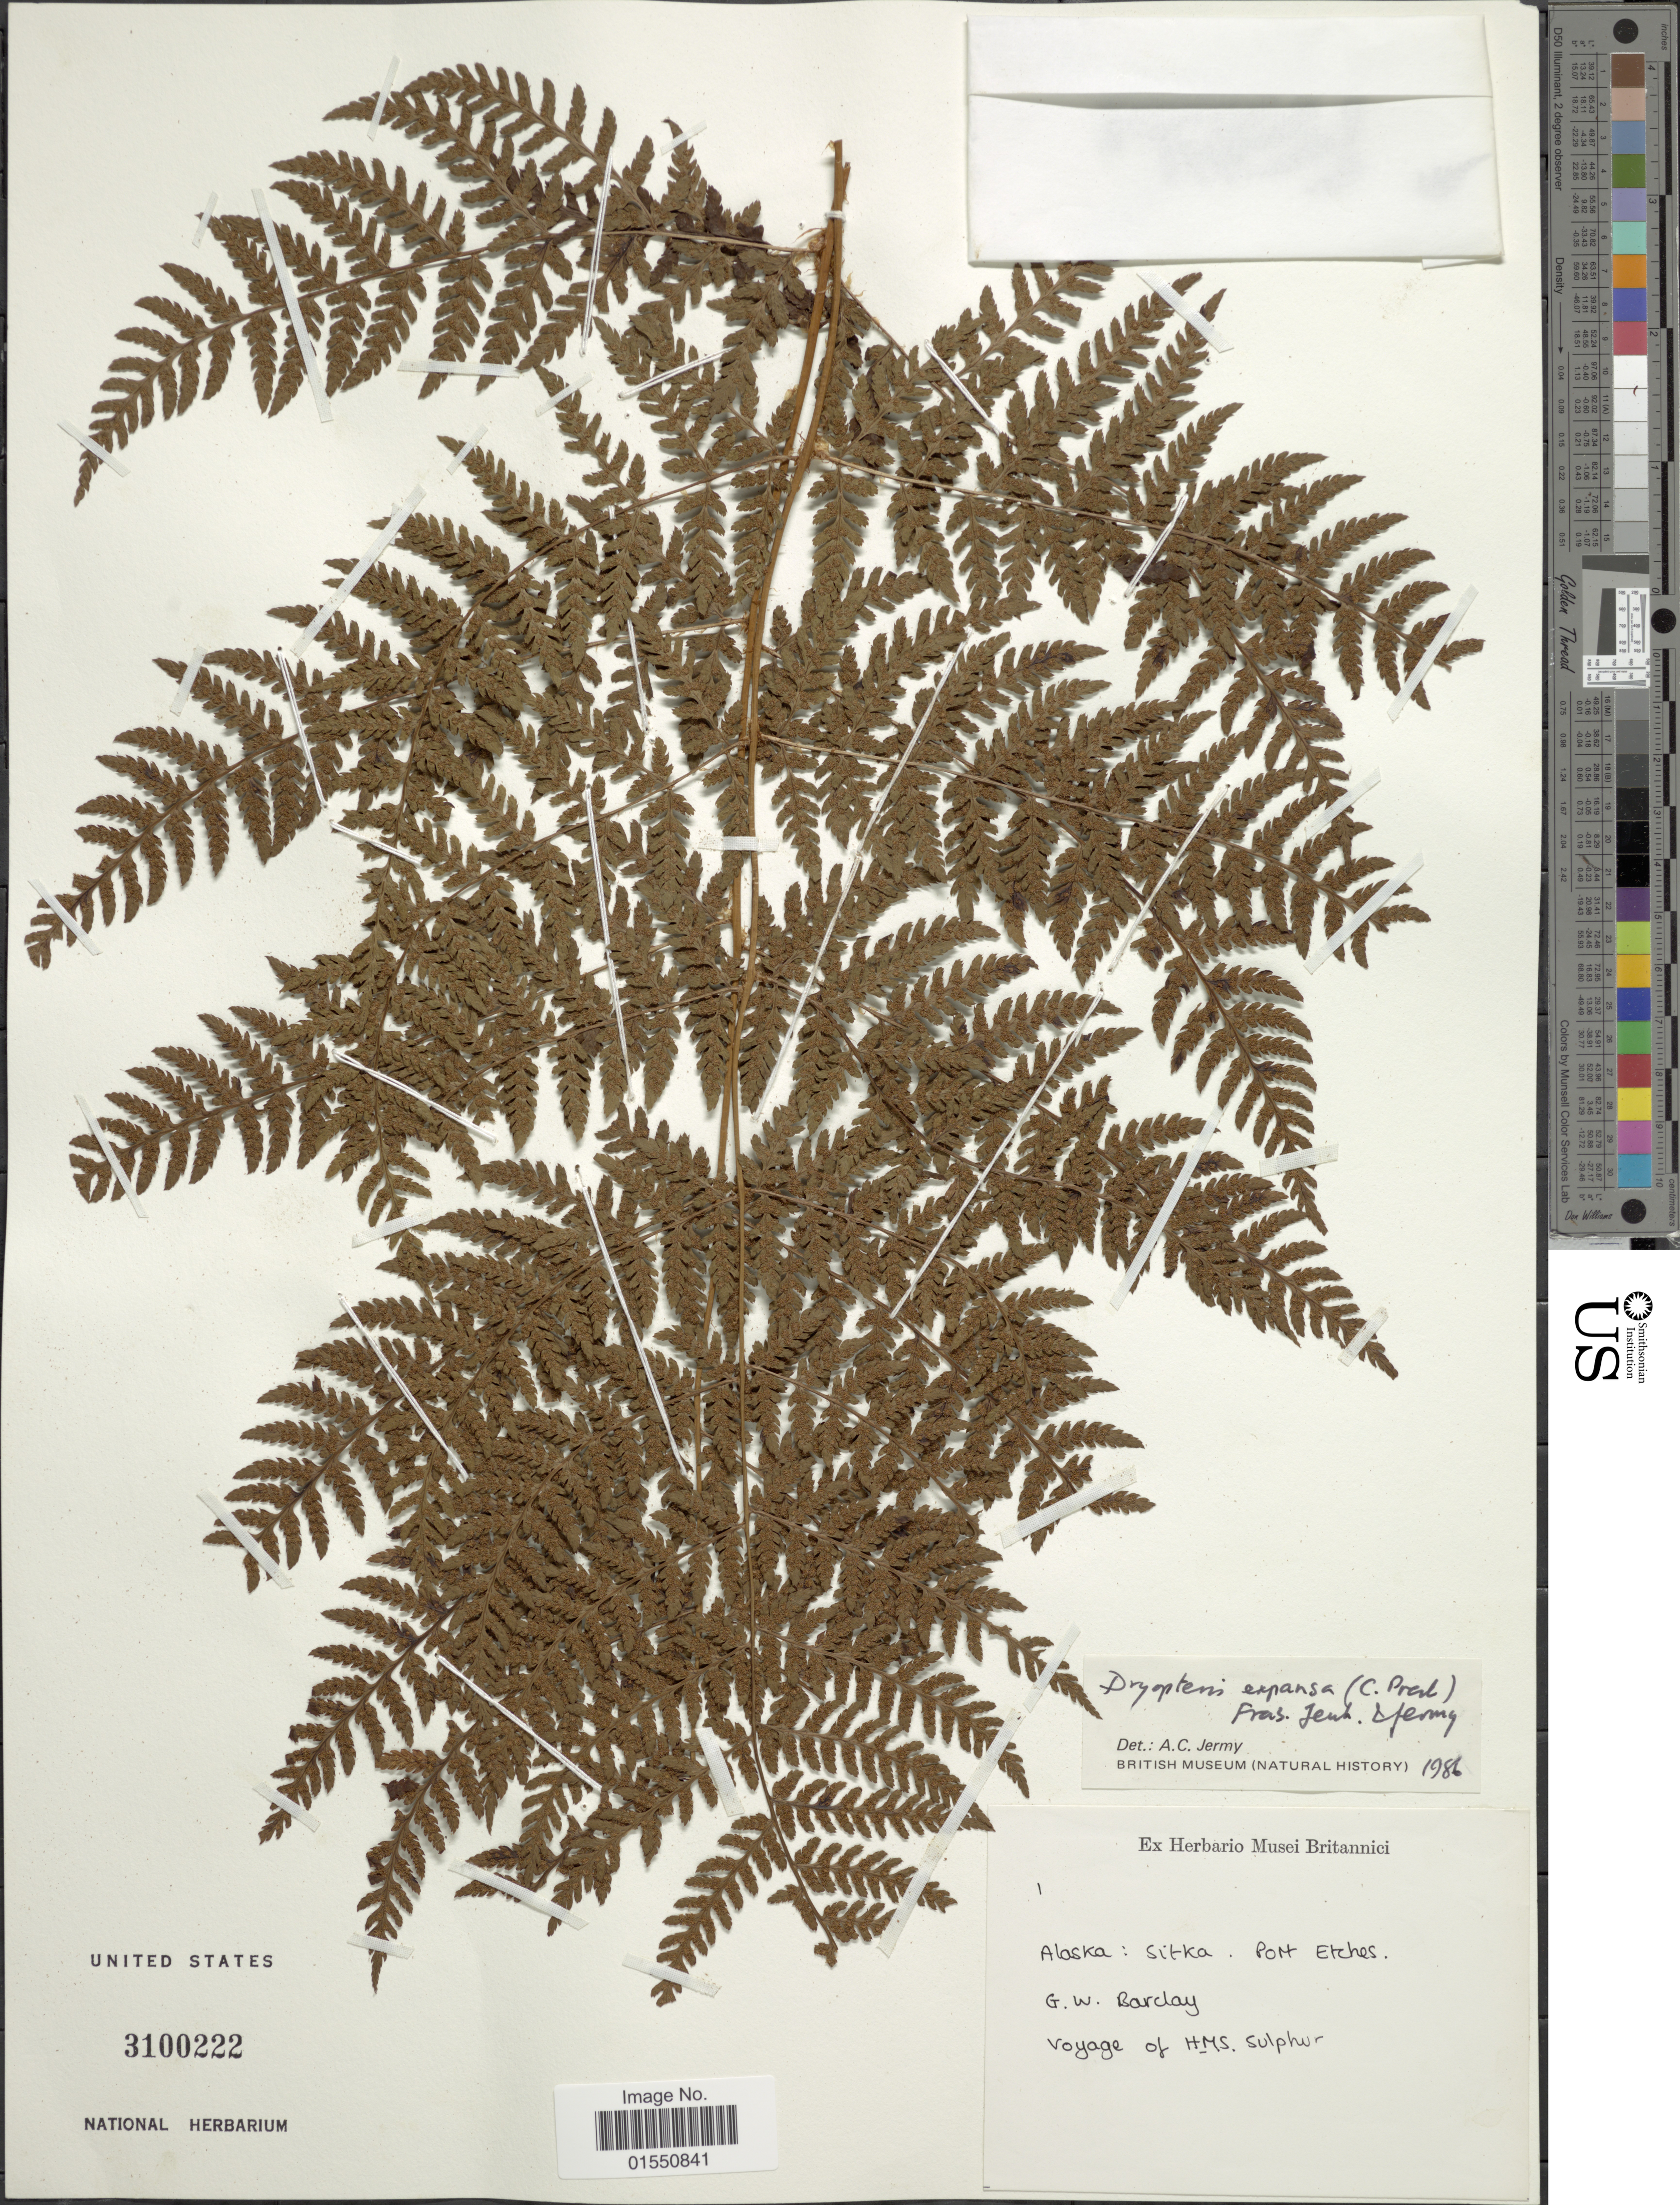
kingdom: Plantae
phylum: Tracheophyta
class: Polypodiopsida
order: Polypodiales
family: Dryopteridaceae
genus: Dryopteris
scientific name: Dryopteris expansa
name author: (C. Presl) Fraser-Jenk. & Jermy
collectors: G. W. Barclay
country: United States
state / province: Alaska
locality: Sitka. Pont Etches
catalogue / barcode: US 3100222